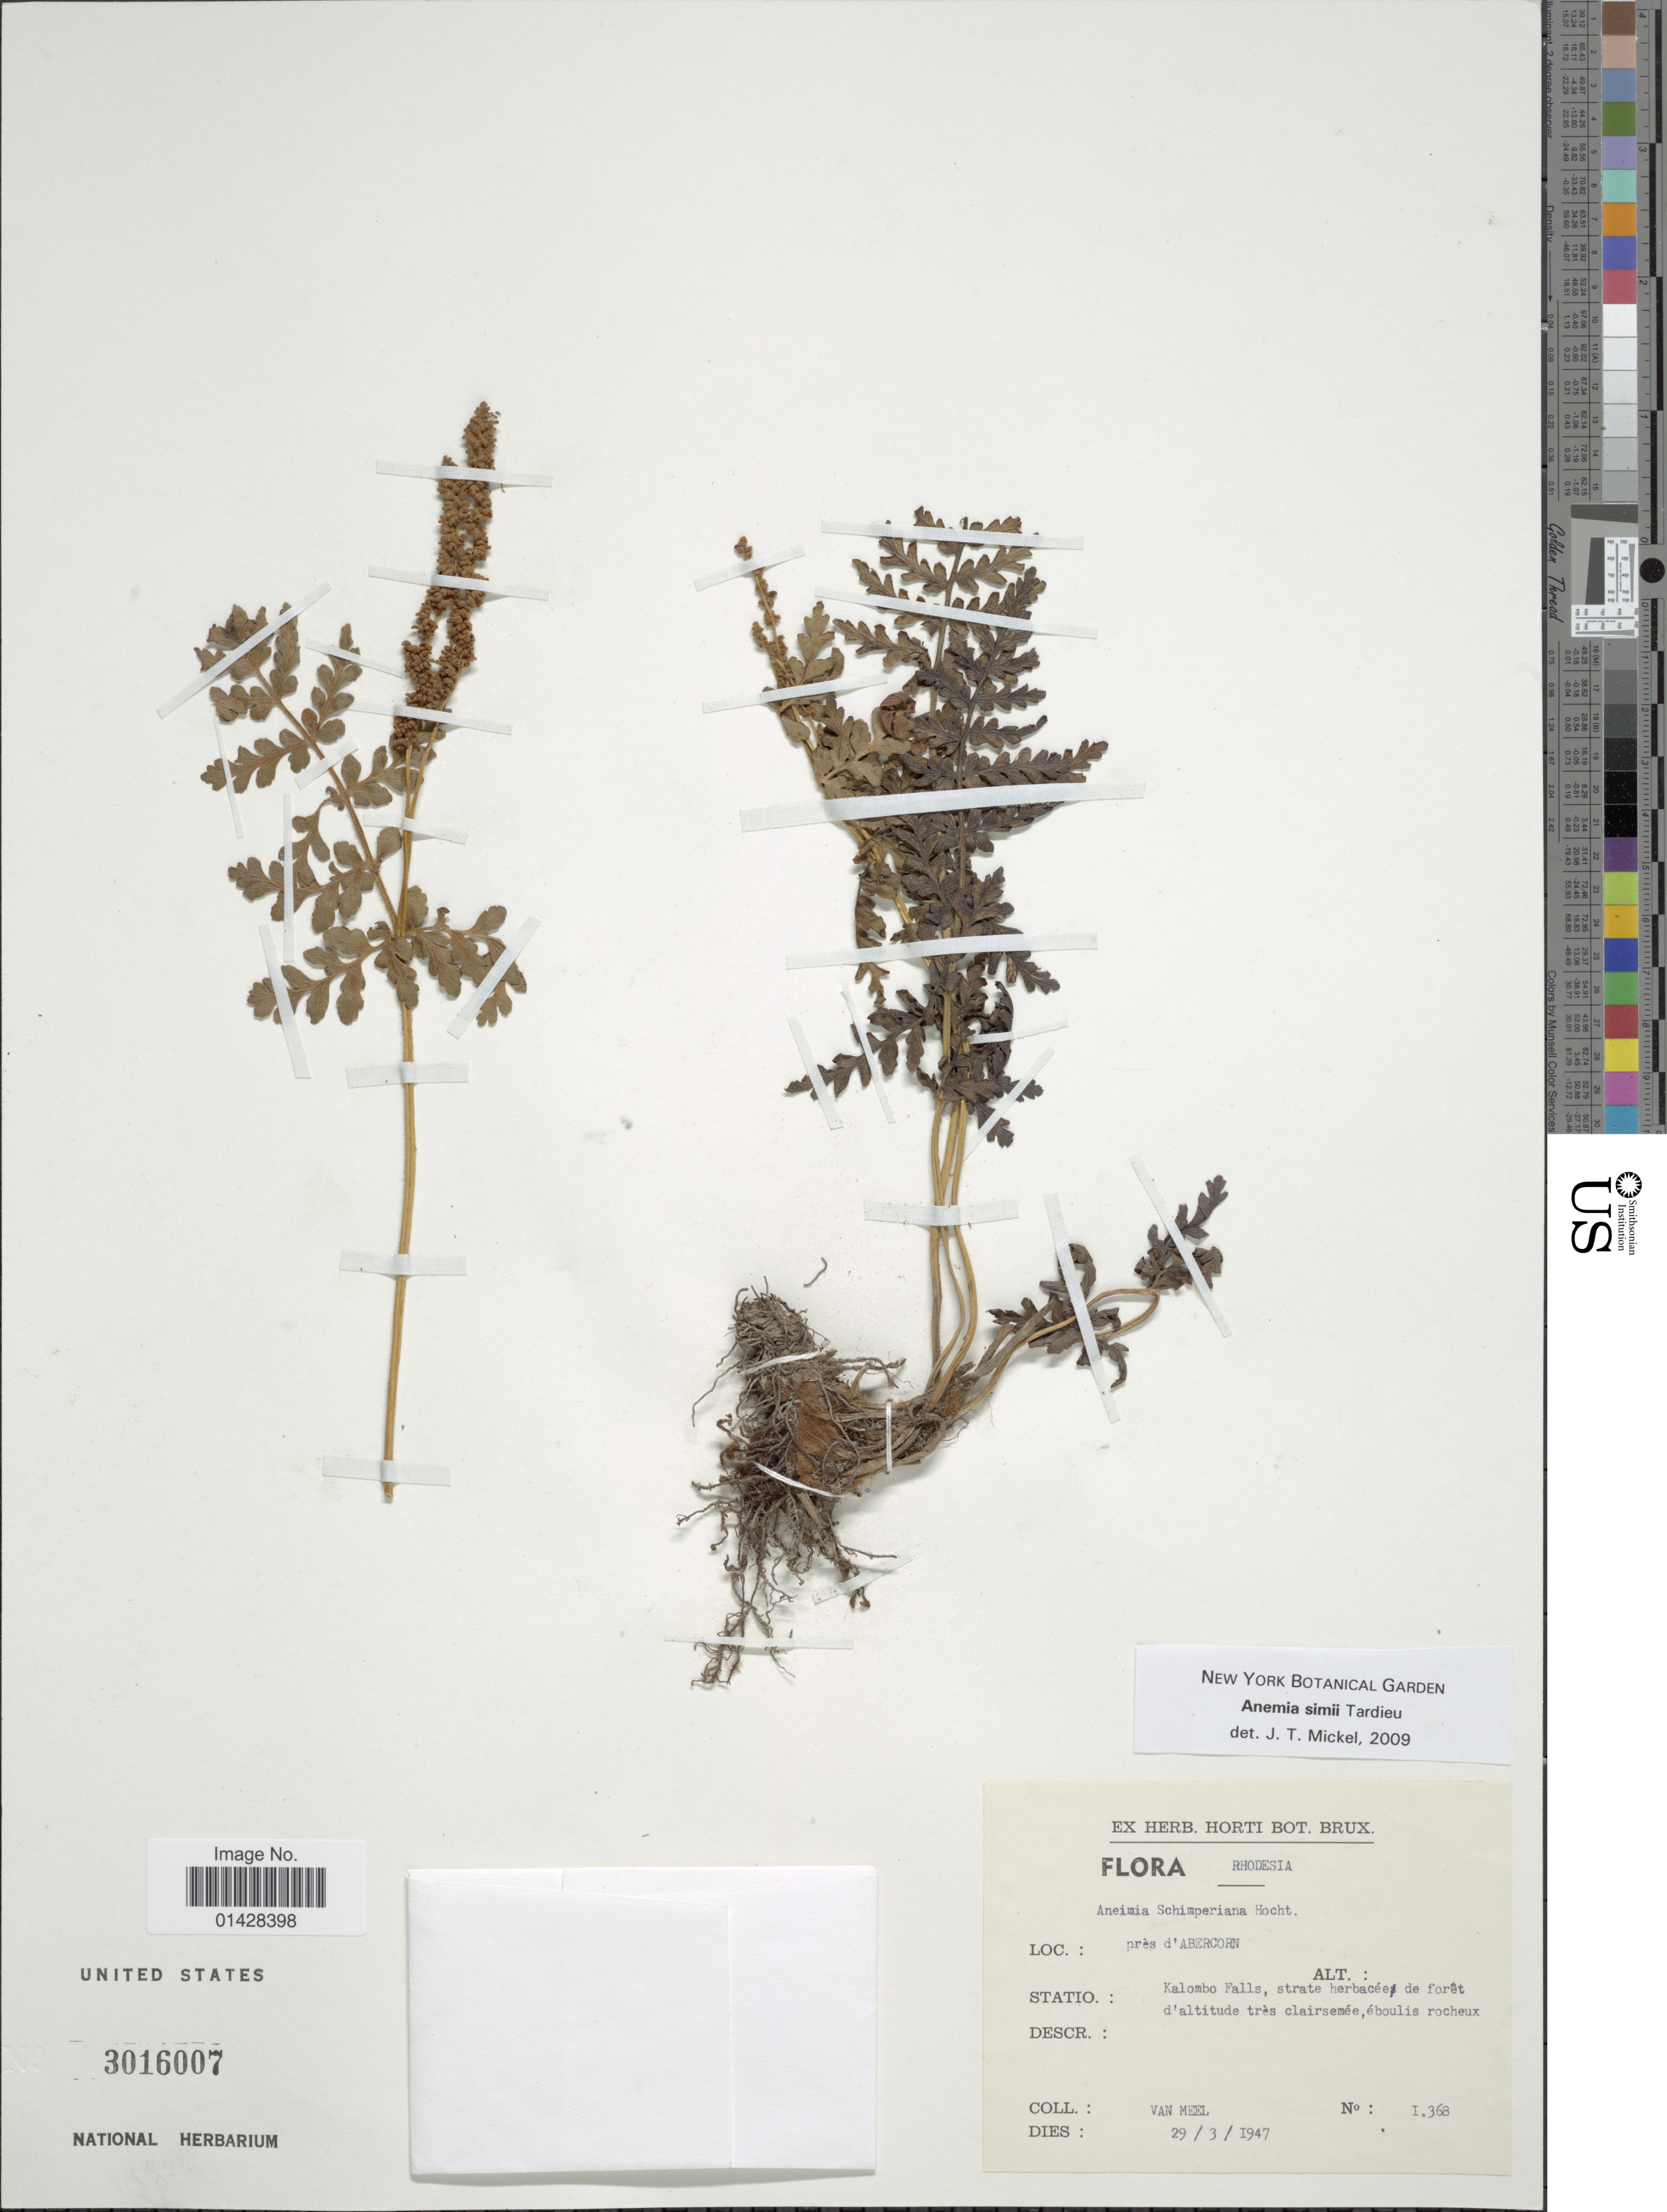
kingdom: Plantae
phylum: Tracheophyta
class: Polypodiopsida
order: Schizaeales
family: Anemiaceae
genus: Anemia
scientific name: Anemia simii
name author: Tardieu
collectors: Van Meel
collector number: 1368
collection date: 1947-03-29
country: Zimbabwe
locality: Rhodesia, preès d'abercorn, Kalombo Falls, strate herbqcée de forêt d'altitude très clairsemée, éboulis rocheux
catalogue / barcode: US 3016007